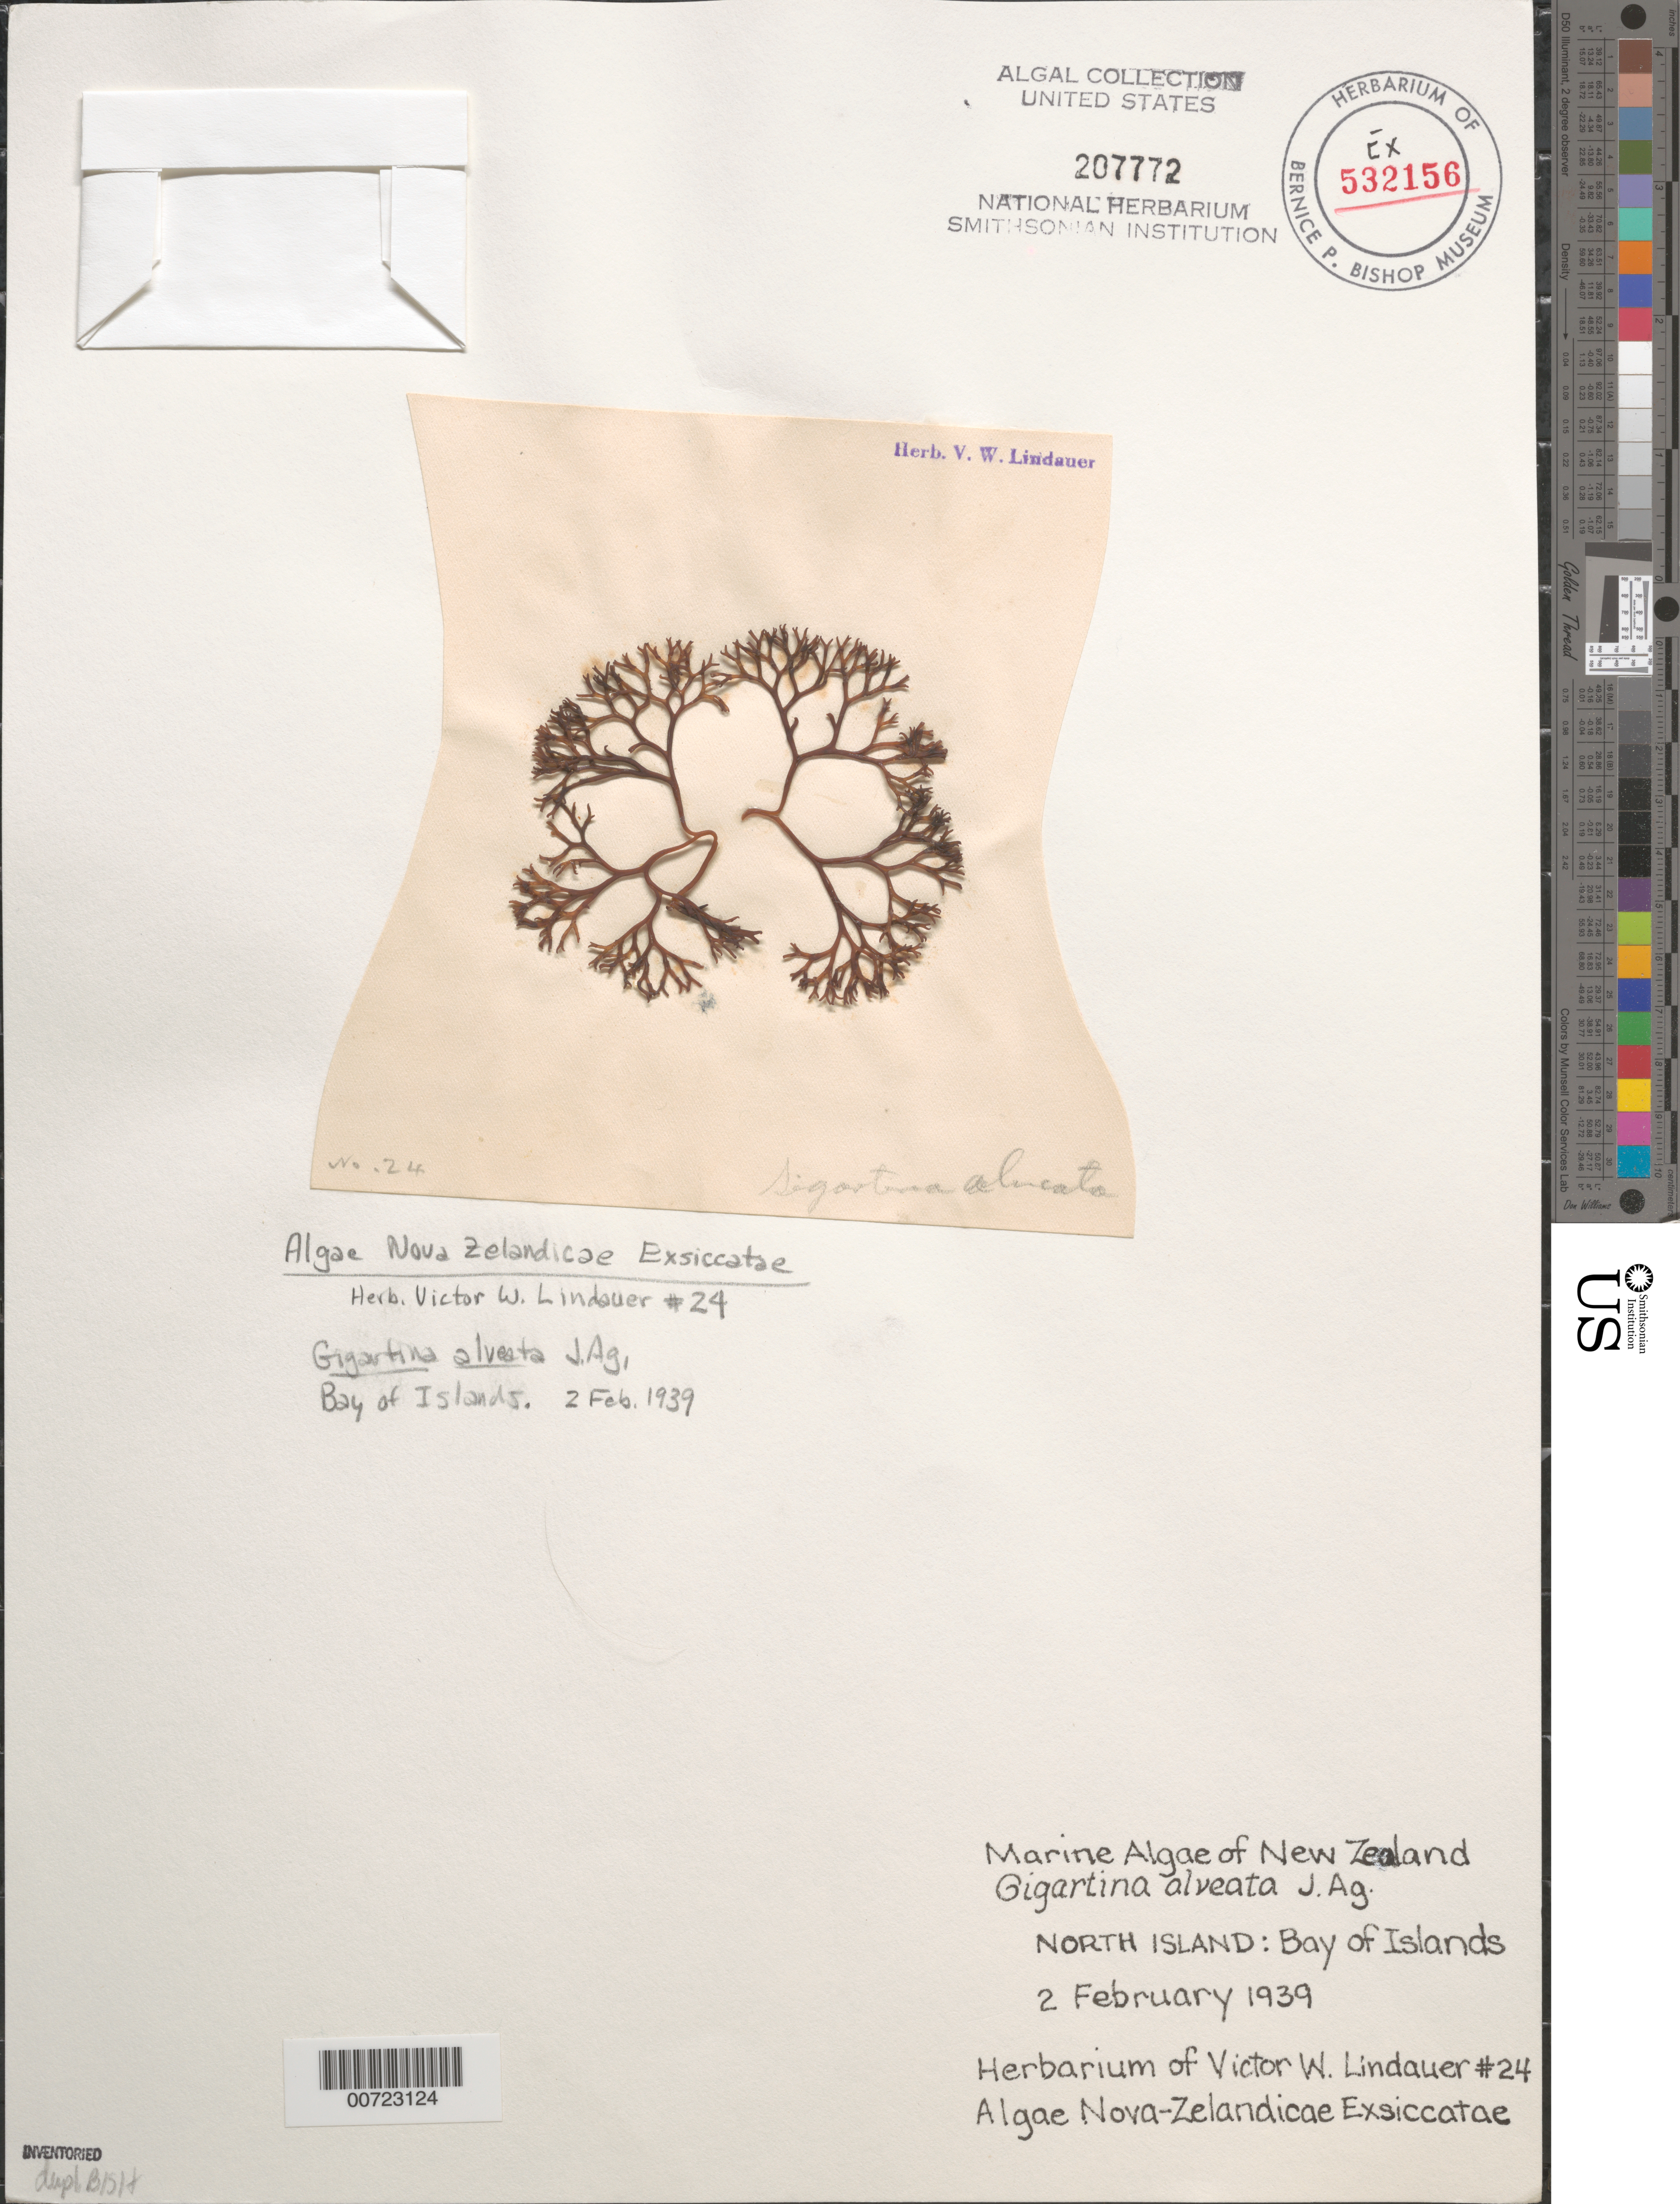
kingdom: Plantae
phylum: Rhodophyta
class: Florideophyceae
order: Gigartinales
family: Gigartinaceae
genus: Psilophycus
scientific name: Psilophycus alveatus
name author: (D. Turner) W.A. Nelson et al.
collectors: V. Lindauer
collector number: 24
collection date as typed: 02 Feb 1939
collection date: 1939-02-02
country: New Zealand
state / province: Northland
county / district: Far North District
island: North Island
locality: Bay of Islands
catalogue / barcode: US 207772